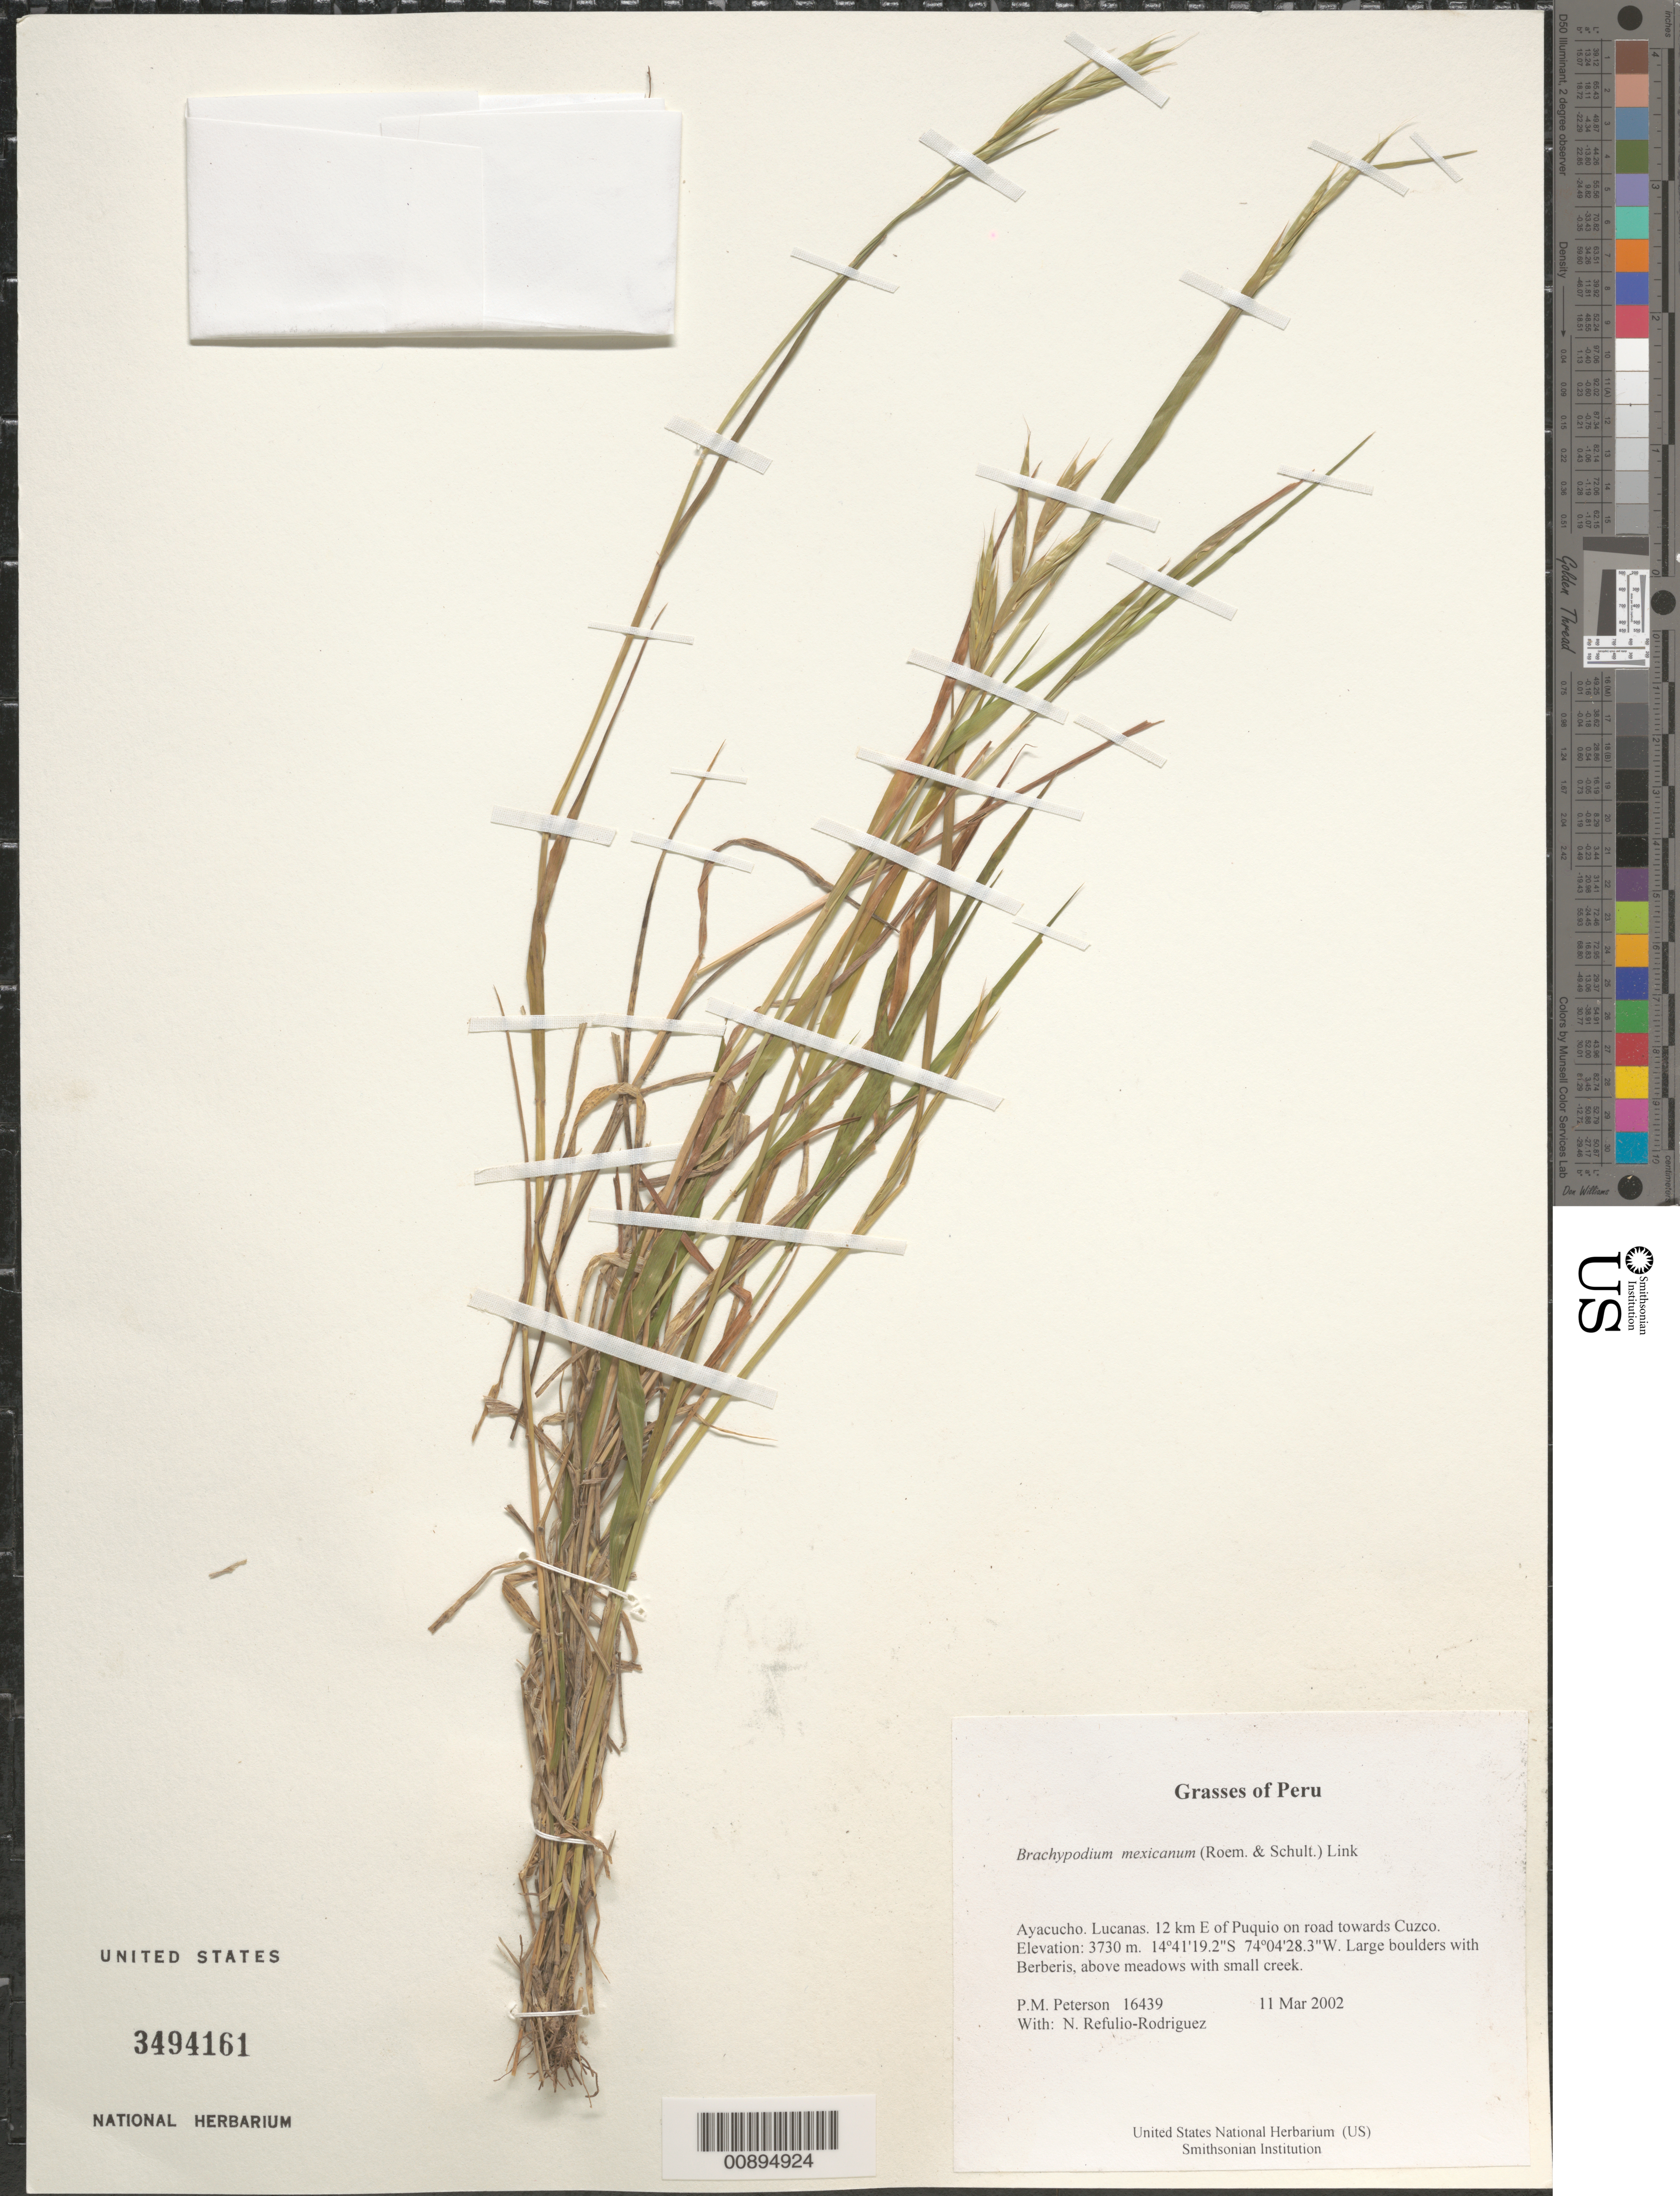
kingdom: Plantae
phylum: Tracheophyta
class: Liliopsida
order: Poales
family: Poaceae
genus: Brachypodium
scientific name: Brachypodium mexicanum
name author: (Roem. & Schult.) Link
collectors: P. M. Peterson & N. Refulio-Rodríguez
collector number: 16439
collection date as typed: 11 Mar 2002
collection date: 2002-03-11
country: Peru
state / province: Ayacucho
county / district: Lucanas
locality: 12 km E of Puquio on road towards Cuzco.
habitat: Large boulders with ~Berberis~, above meadows with small creek.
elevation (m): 3730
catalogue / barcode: US 3494161